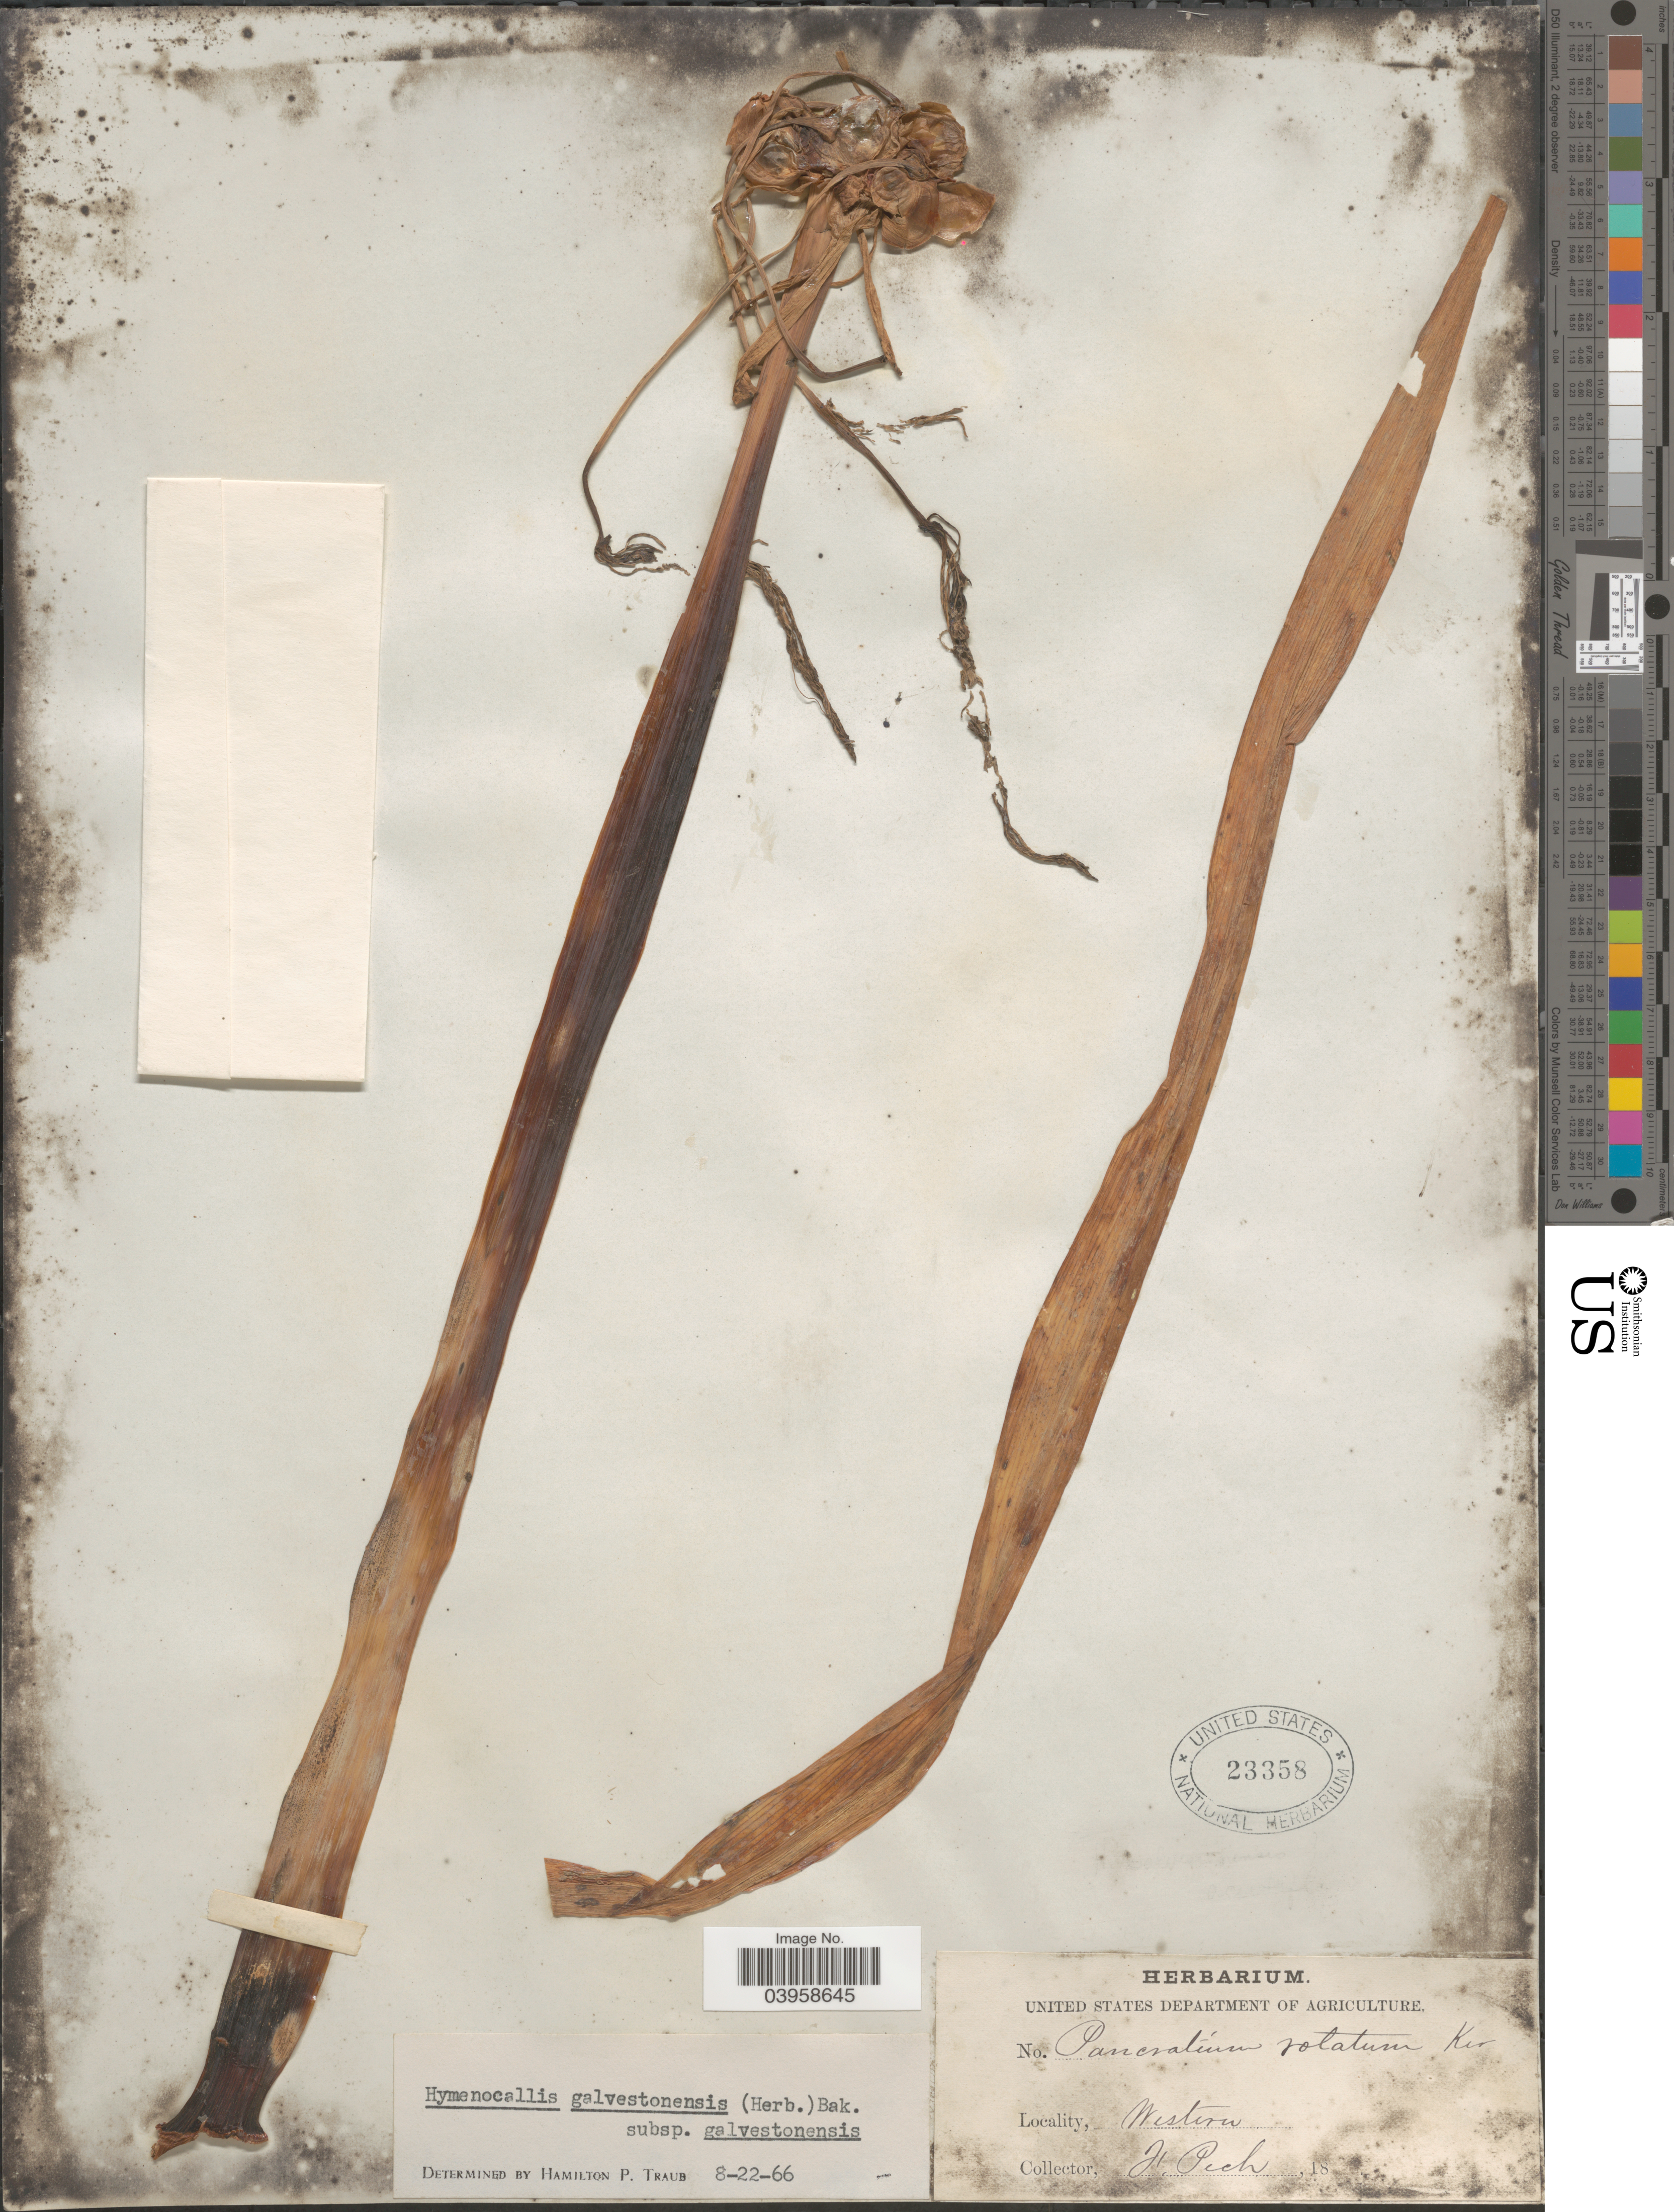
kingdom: Plantae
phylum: Tracheophyta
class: Liliopsida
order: Asparagales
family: Amaryllidaceae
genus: Hymenocallis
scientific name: Hymenocallis caroliniana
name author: (L.) Herb.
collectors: F. Cech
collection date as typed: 18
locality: Western.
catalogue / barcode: US 23358